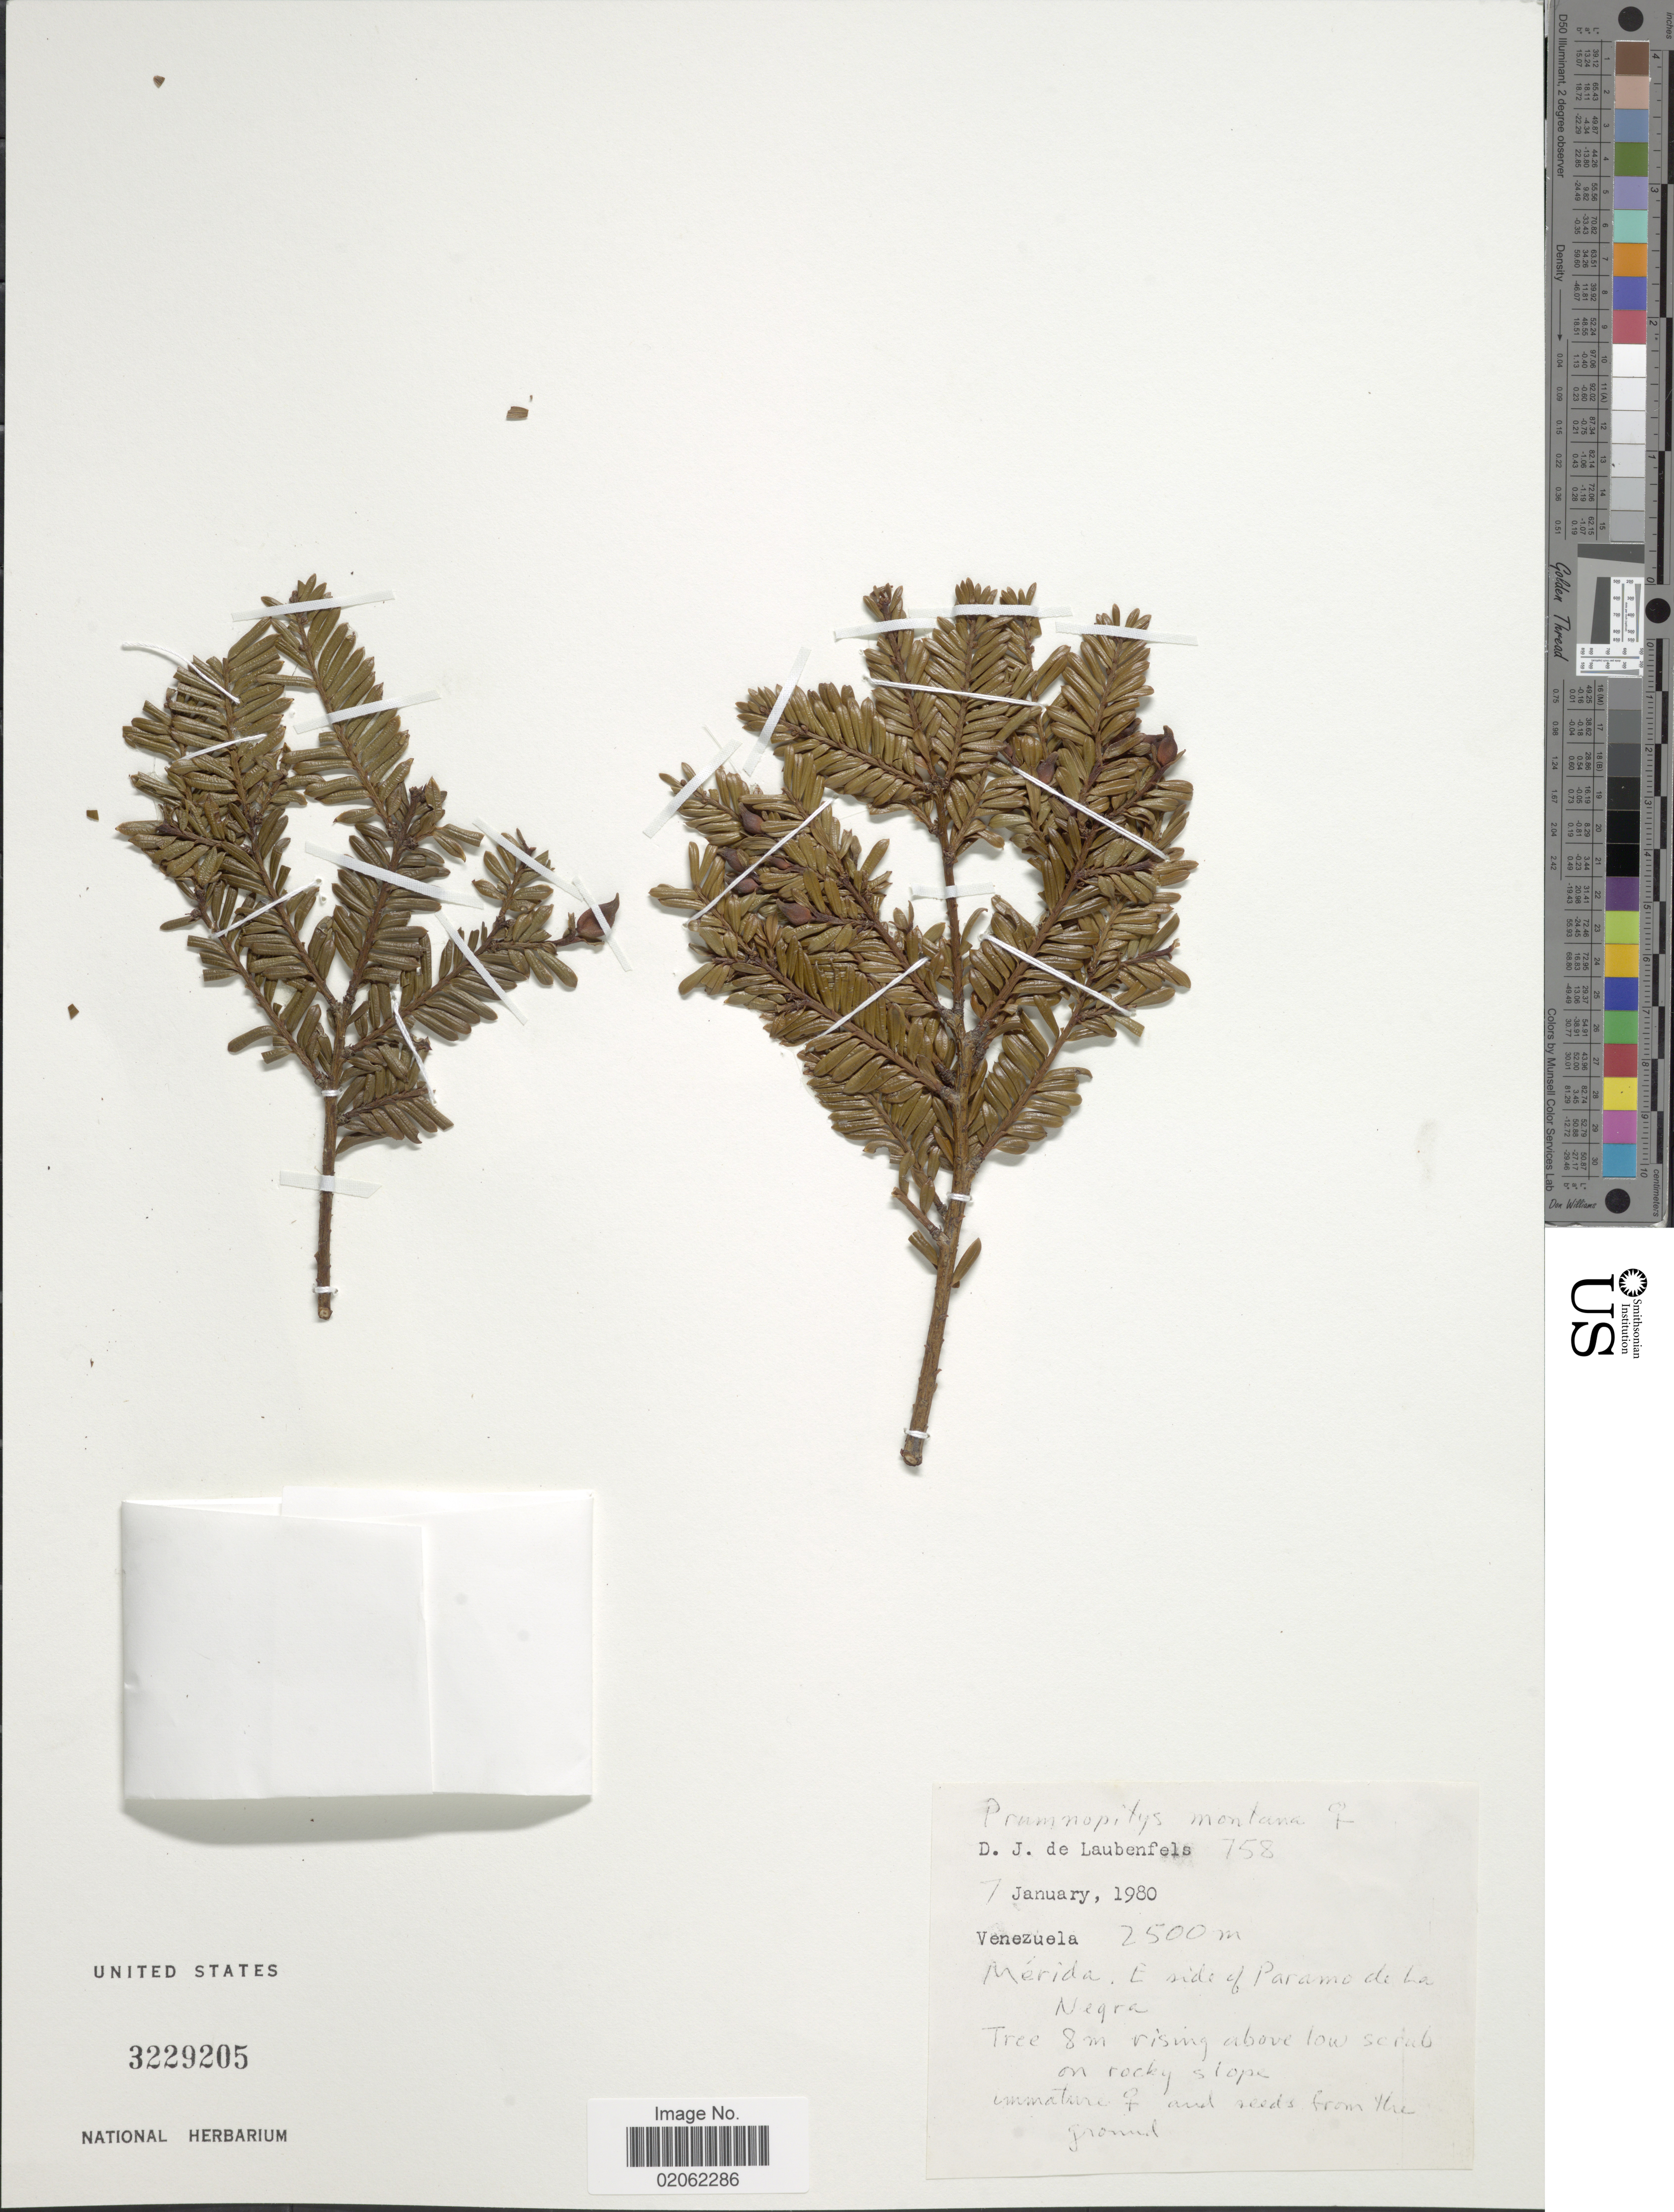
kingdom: Plantae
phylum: Tracheophyta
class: Pinopsida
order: Pinales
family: Podocarpaceae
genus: Prumnopitys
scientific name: Prumnopitys montana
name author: (Humb. & Bonpl. ex Willd.) de Laub.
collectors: D. J. de Laubenfels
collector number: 758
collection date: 1980-01-07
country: Venezuela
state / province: Mérida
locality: E side of Paramo de La Negra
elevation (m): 2500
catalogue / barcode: US 3229205